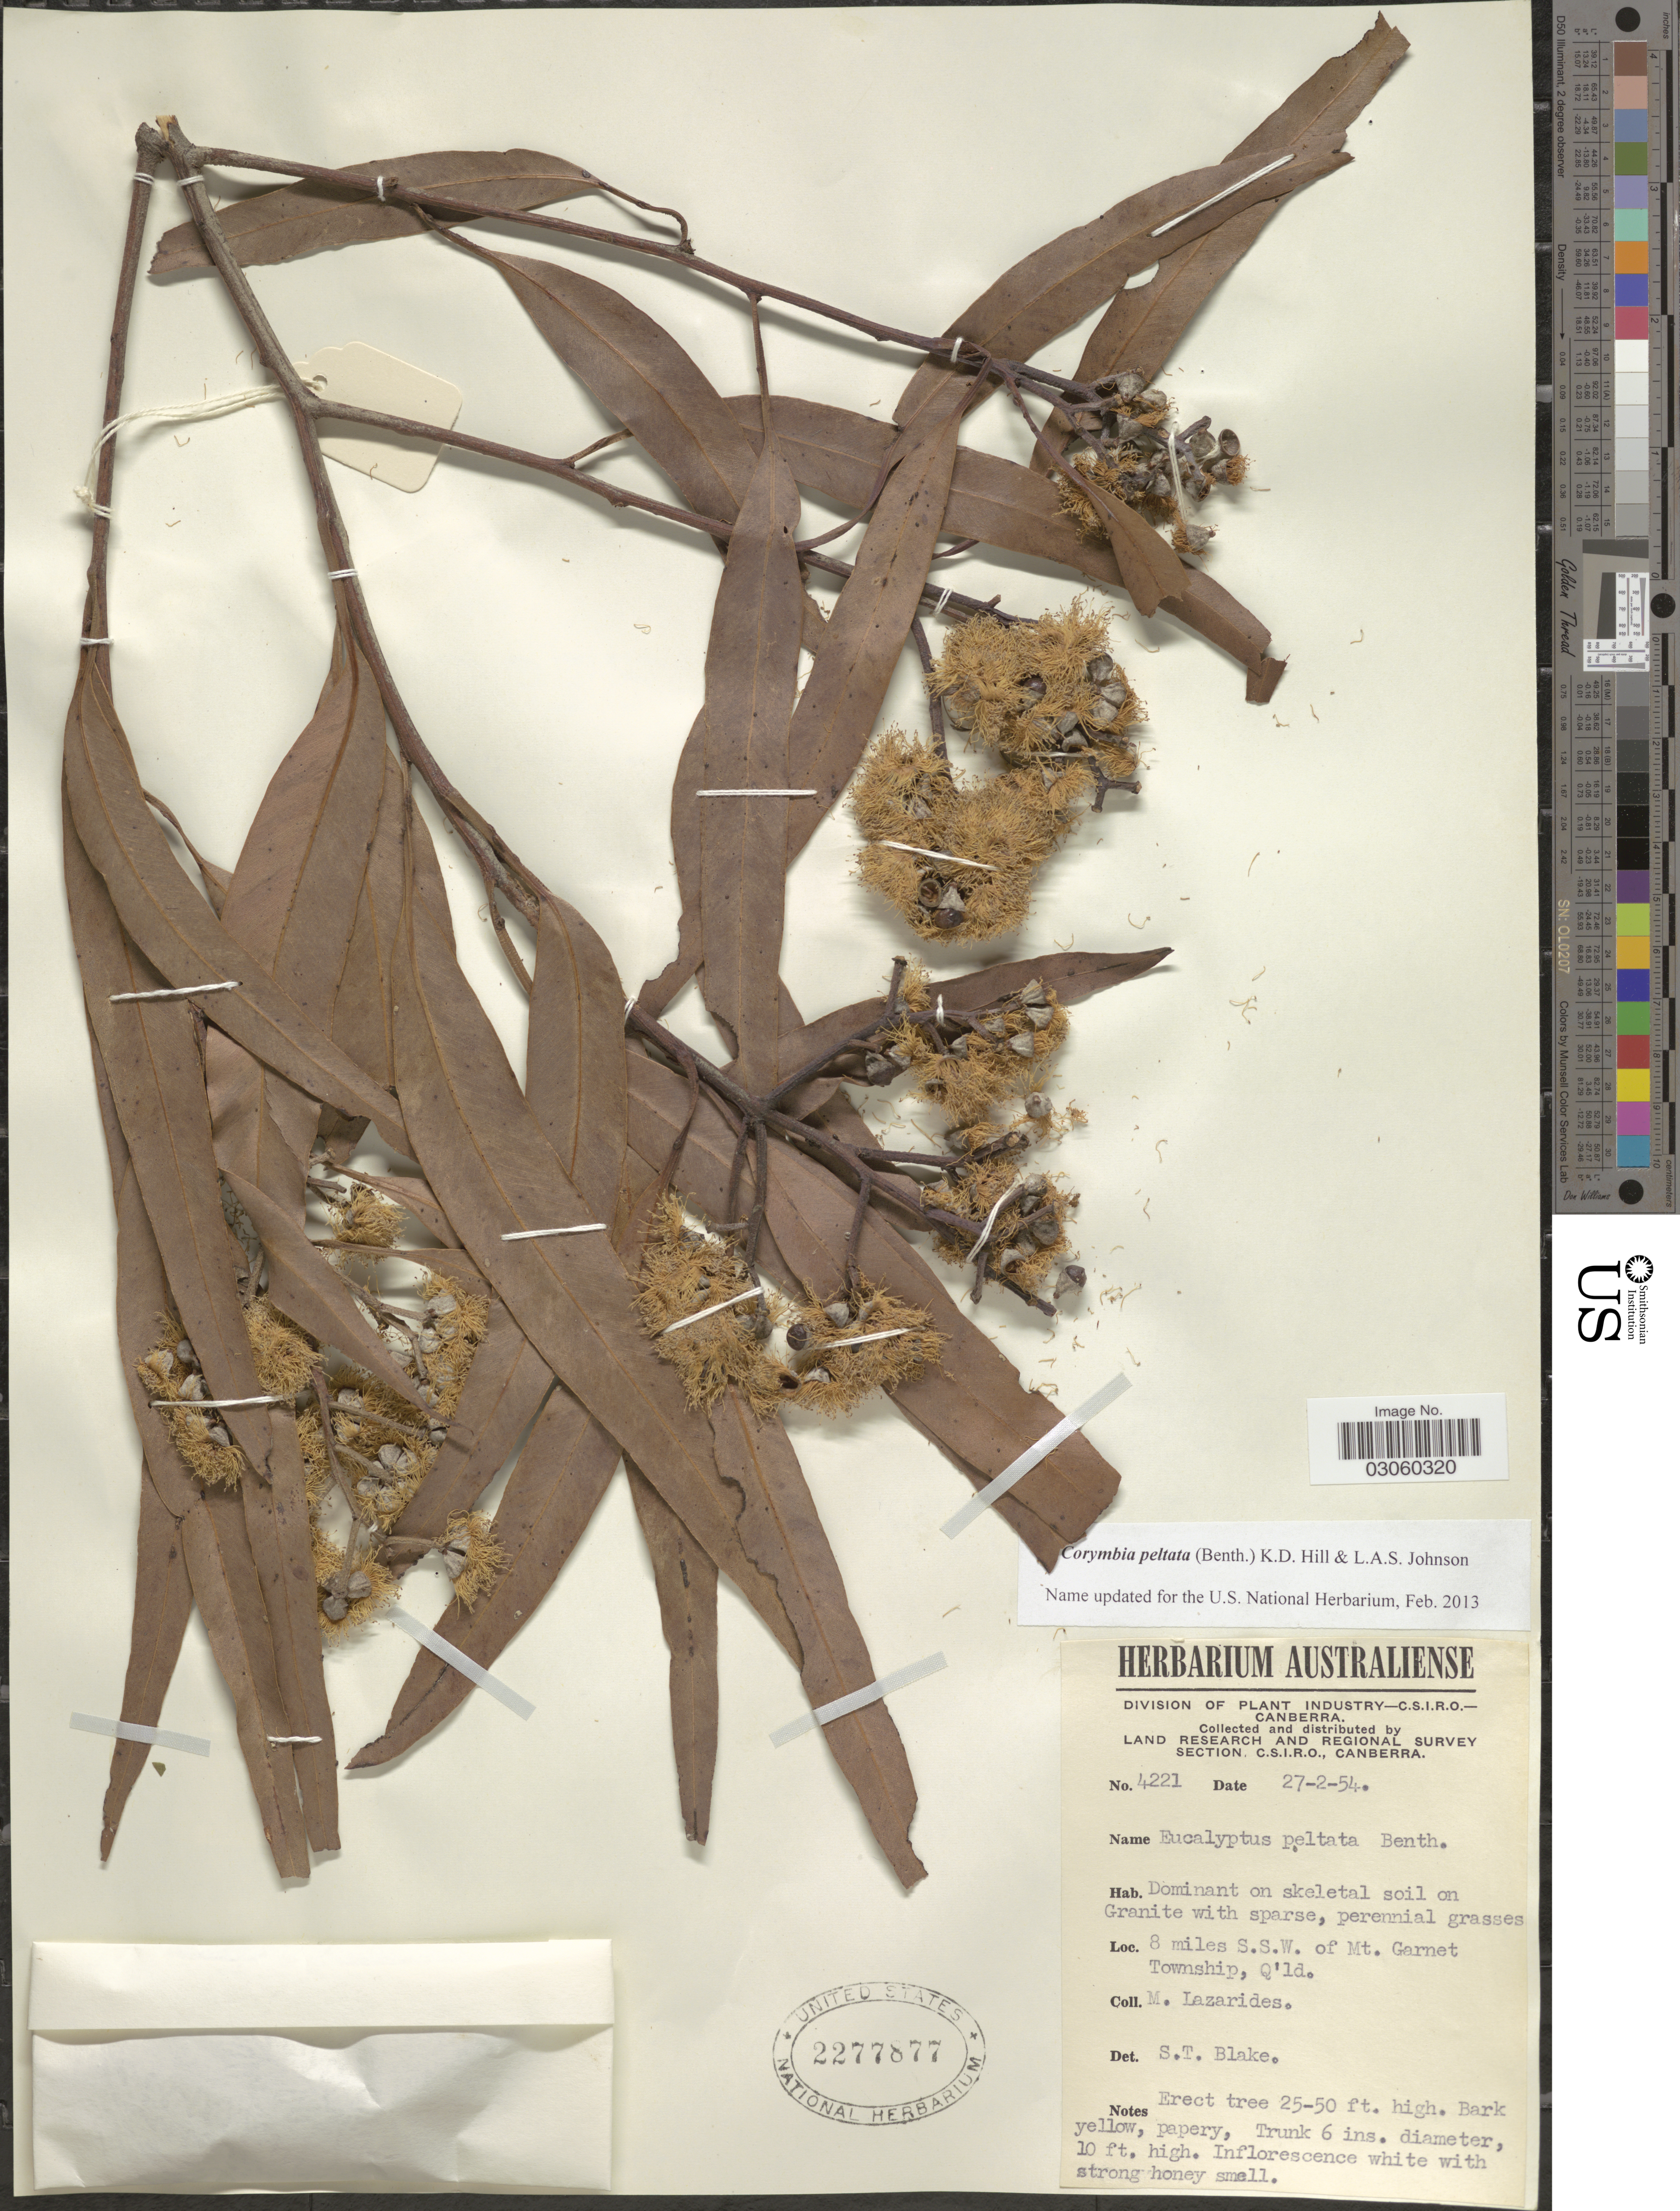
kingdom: Plantae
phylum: Tracheophyta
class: Magnoliopsida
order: Myrtales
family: Myrtaceae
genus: Corymbia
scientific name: Corymbia peltata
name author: (Benth.) K.D. Hill & L.A.S. Johnson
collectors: M. Lazarides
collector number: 4221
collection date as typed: Transcribed d/m/y: 27/2/54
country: Australia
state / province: Queensland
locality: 8 miles S.S.W. of Mt. Garnet Township, Q'ld.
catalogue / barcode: US 2277877